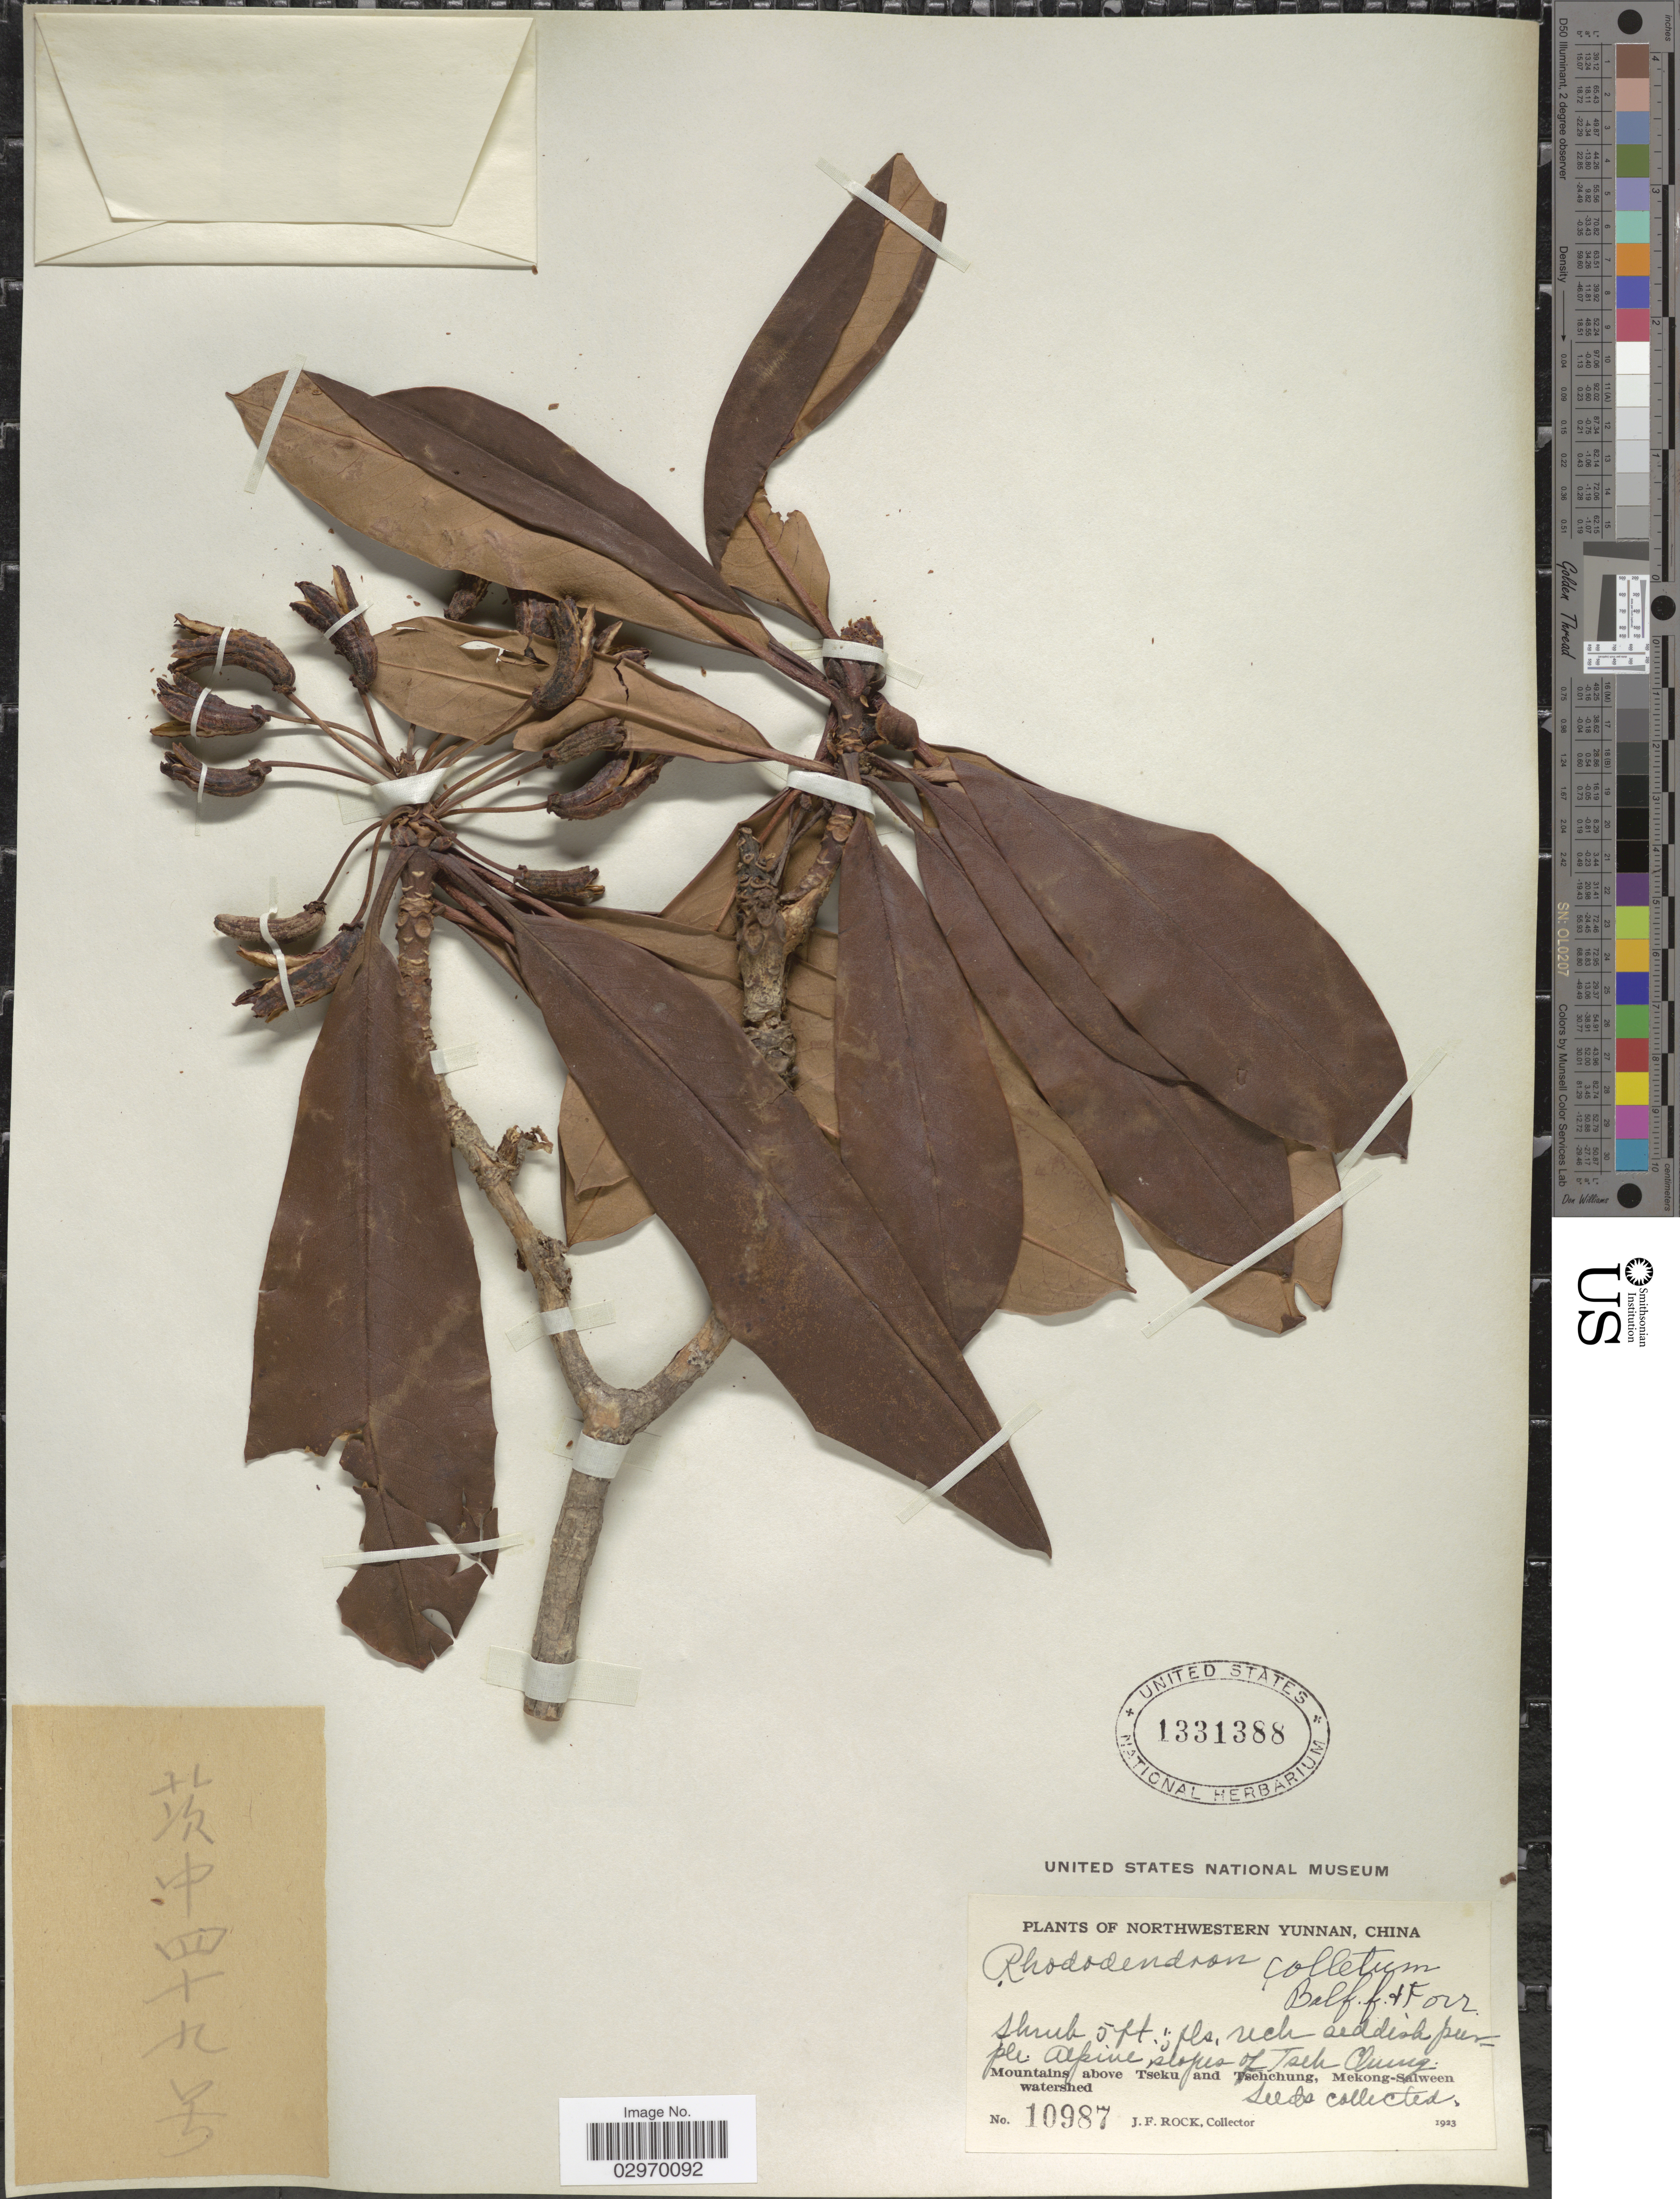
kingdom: Plantae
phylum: Tracheophyta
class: Magnoliopsida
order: Ericales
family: Ericaceae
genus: Rhododendron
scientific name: Rhododendron colletum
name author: Balf. f. & Forrest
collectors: J. Rock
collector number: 10987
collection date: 1923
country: China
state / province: Yunnan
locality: Northwestern Yunnan. Alpine slopes of Tseh Chung. Mountains above Tseku and Tsehchung, Mekong-Salween watershed.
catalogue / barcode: US 1331388